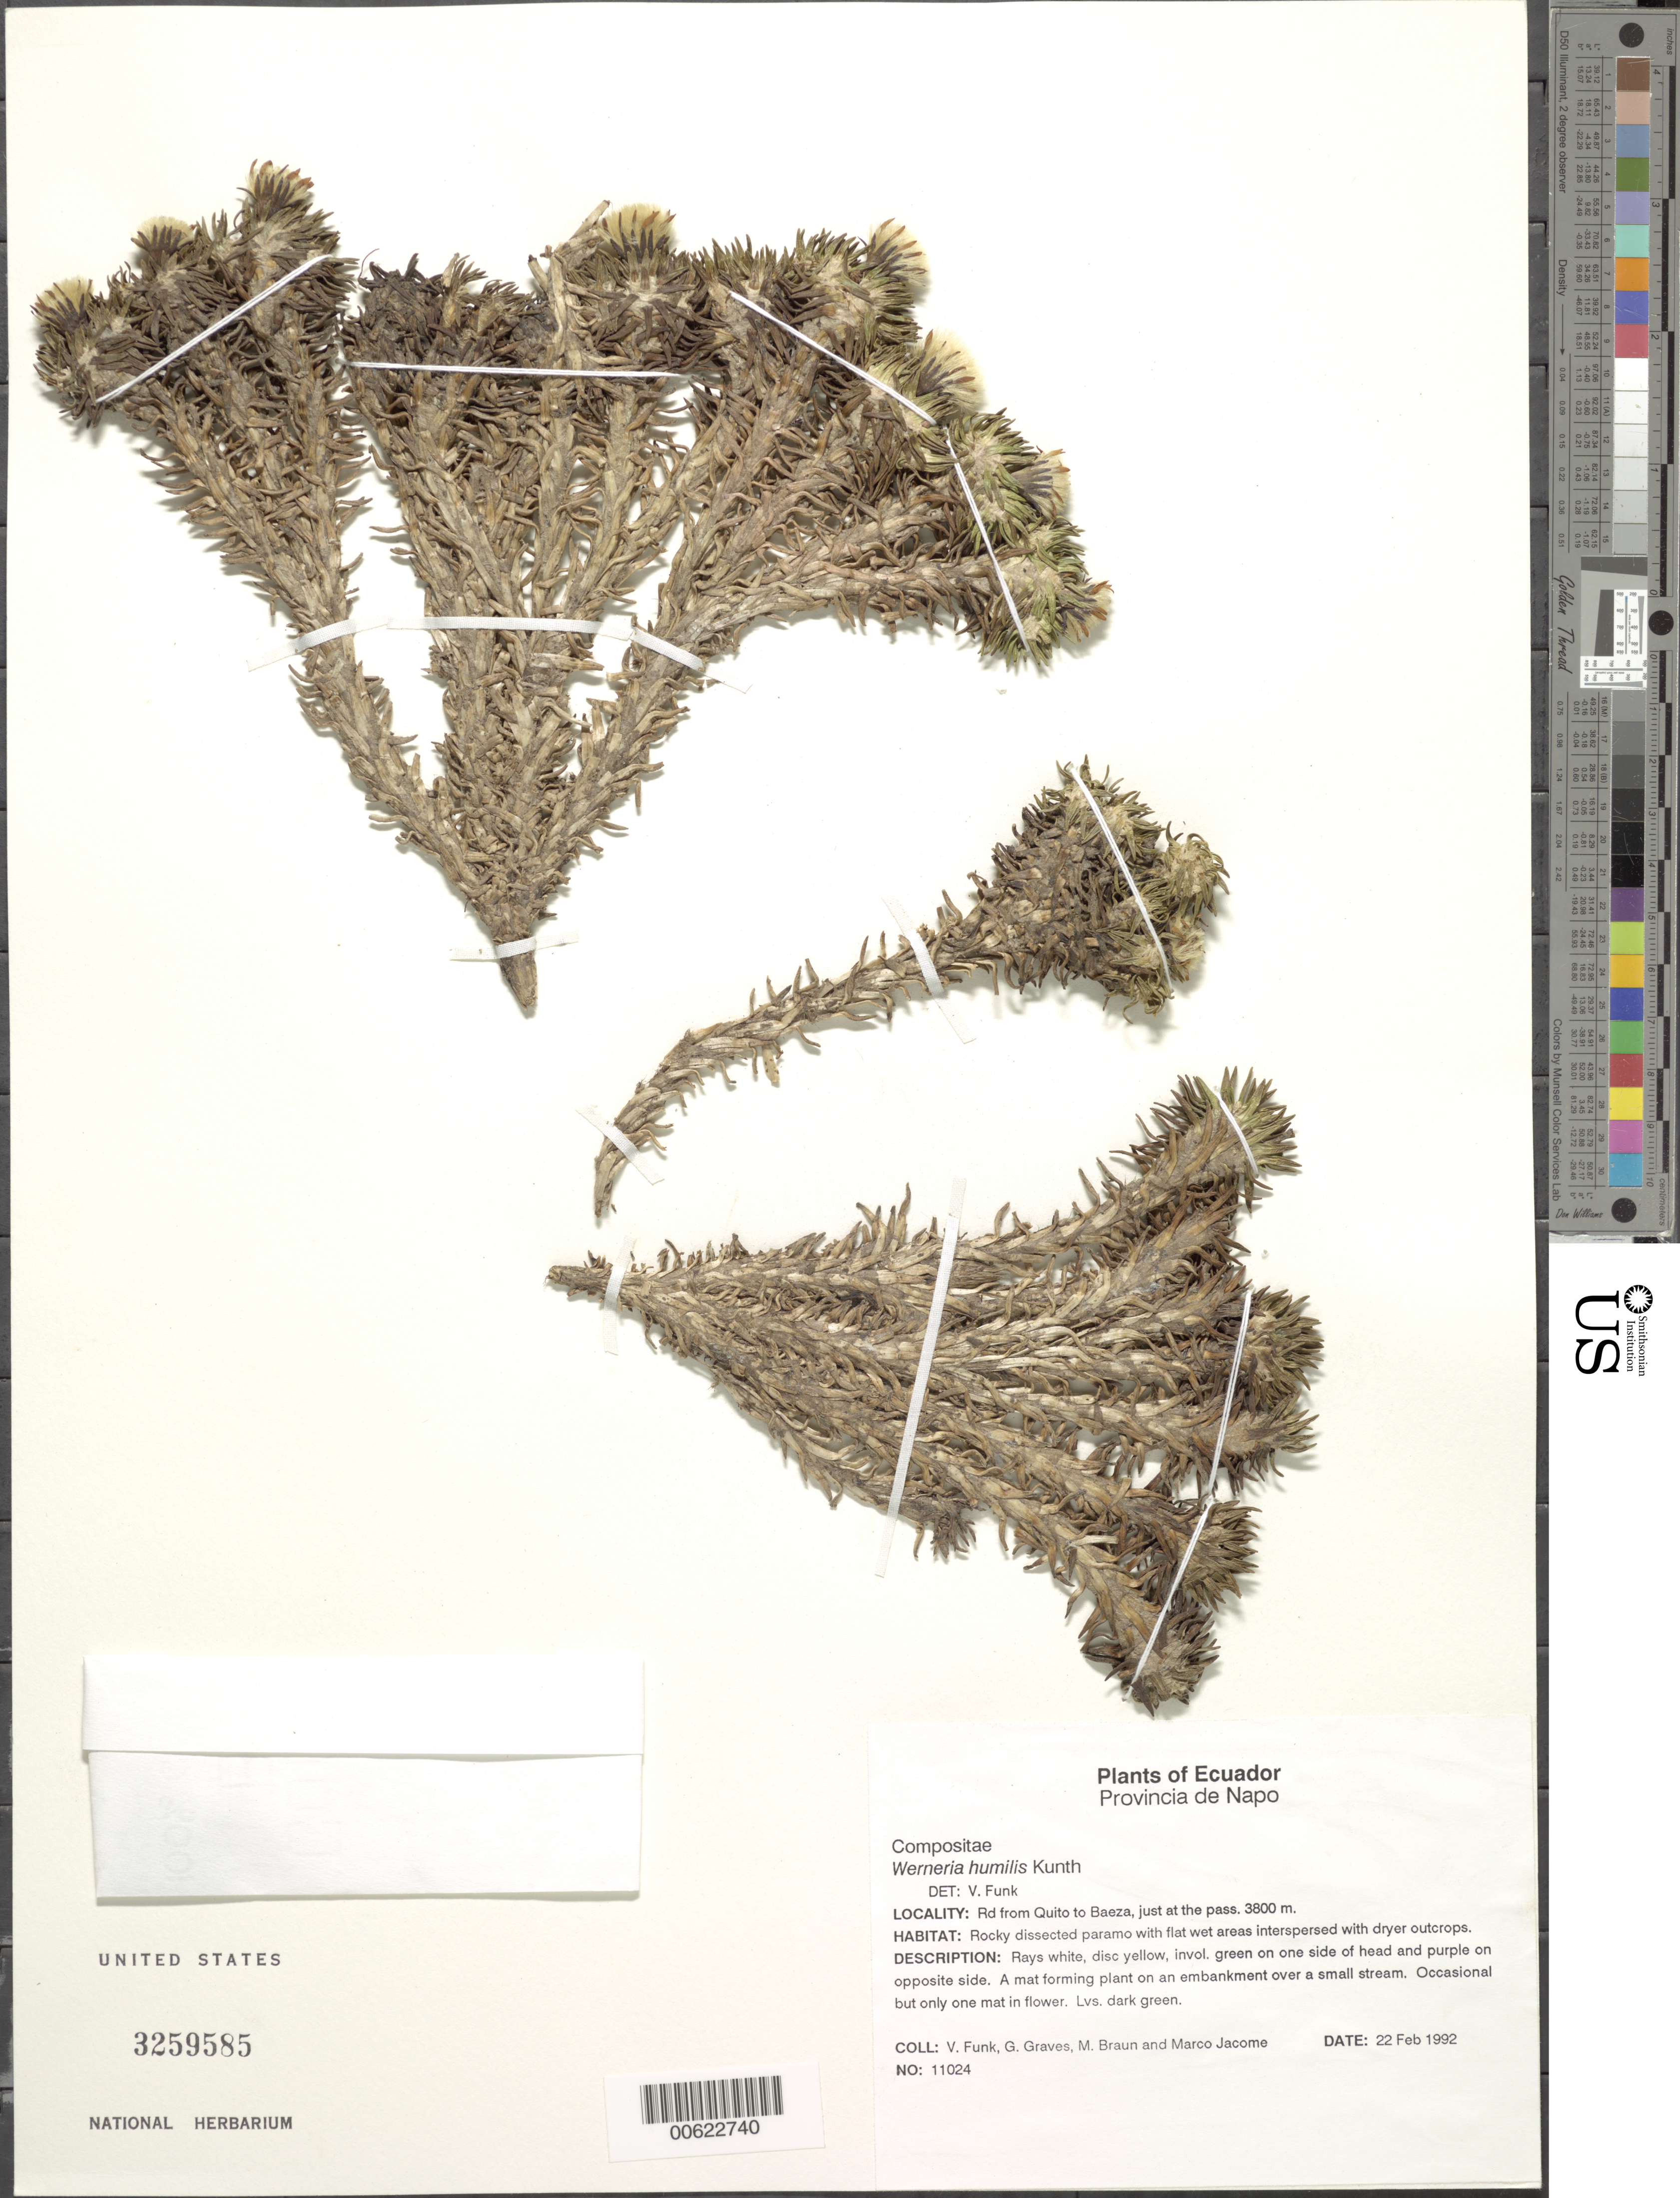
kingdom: Plantae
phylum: Tracheophyta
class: Magnoliopsida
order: Asterales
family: Asteraceae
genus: Xenophyllum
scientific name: Xenophyllum humile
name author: (Kunth) V.A. Funk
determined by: Funk, Vicki A., (BOT), Smithsonian Institution - National Museum of Natural History (UNITED STATES)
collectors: V. Funk, Graves, --, Braun, -- & Jacome, --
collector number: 11024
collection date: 1992-02-22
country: Ecuador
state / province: Napo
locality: Quito to Baeza, just at the pass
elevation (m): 3800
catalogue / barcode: US 3259585